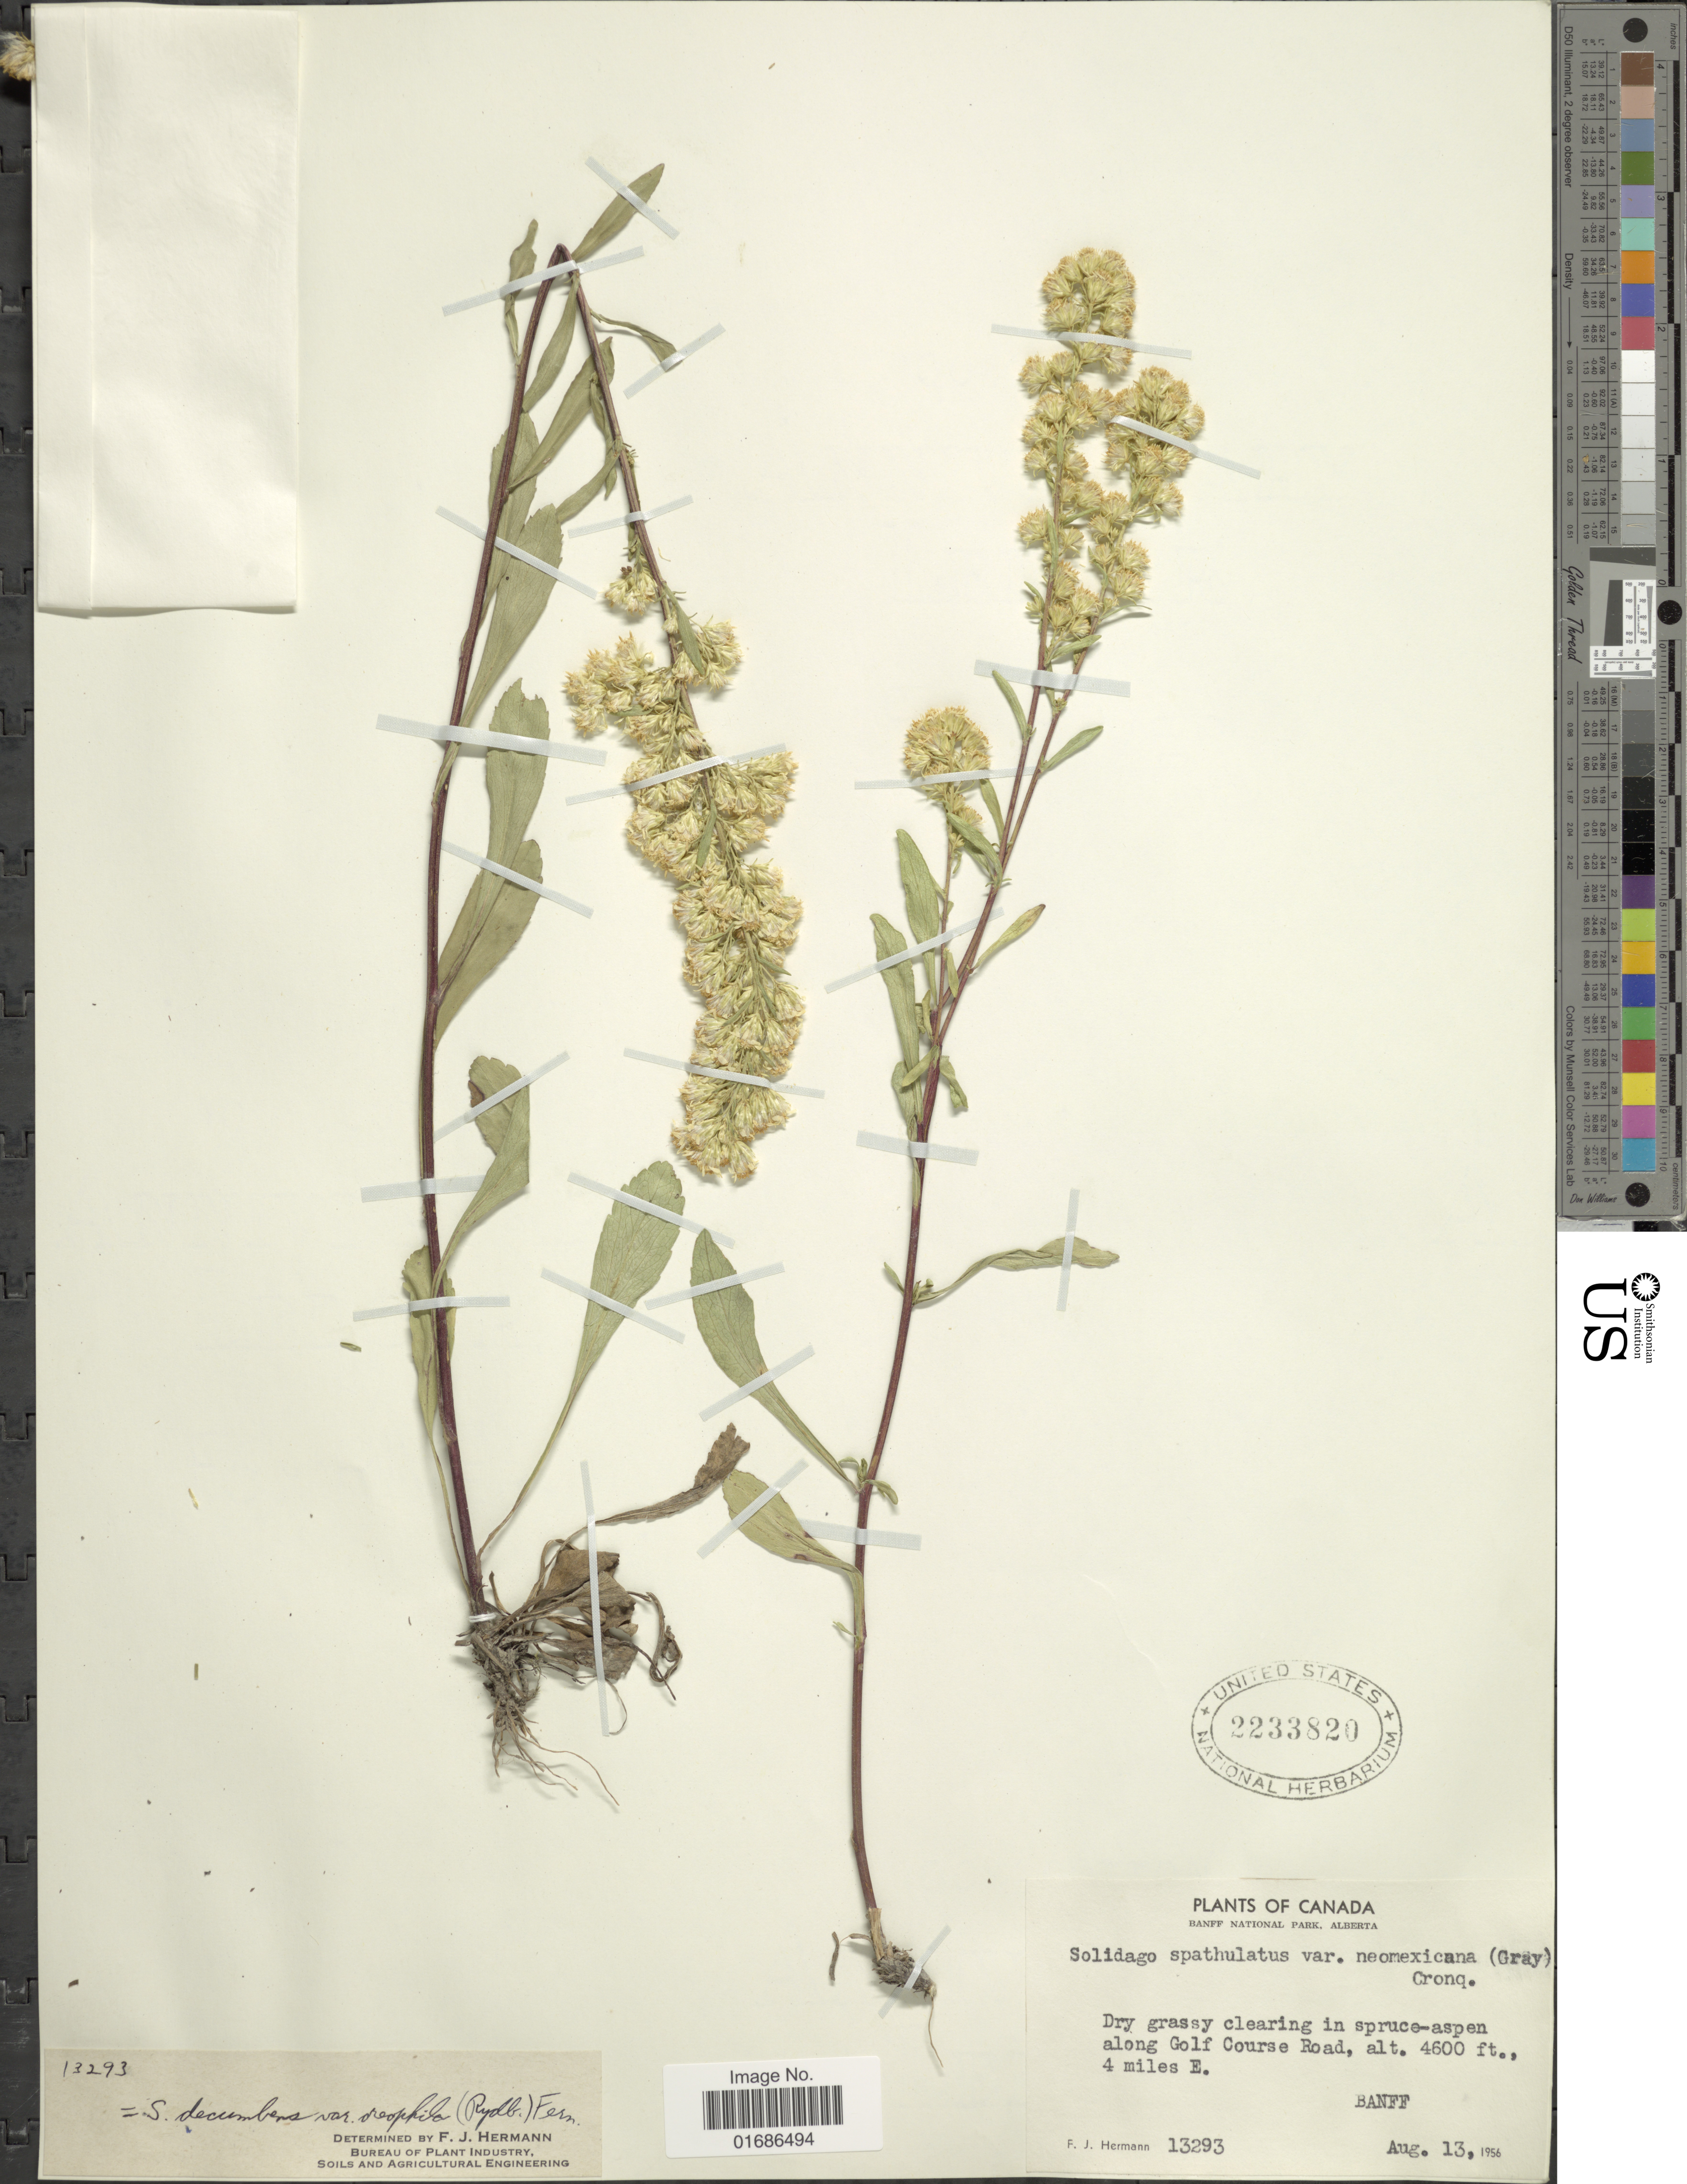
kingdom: Plantae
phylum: Tracheophyta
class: Magnoliopsida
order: Asterales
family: Asteraceae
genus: Solidago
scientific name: Solidago decumbens var. oreophila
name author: (Rydb.) Fernald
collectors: F. J. Hermann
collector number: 13293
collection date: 1956-08-13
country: Canada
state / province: Alberta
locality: Banff National Park, Dry grassy clearing in spruce-aspen along Golf Course Road, 4 miles E. Banff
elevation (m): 1402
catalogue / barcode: US 2233820